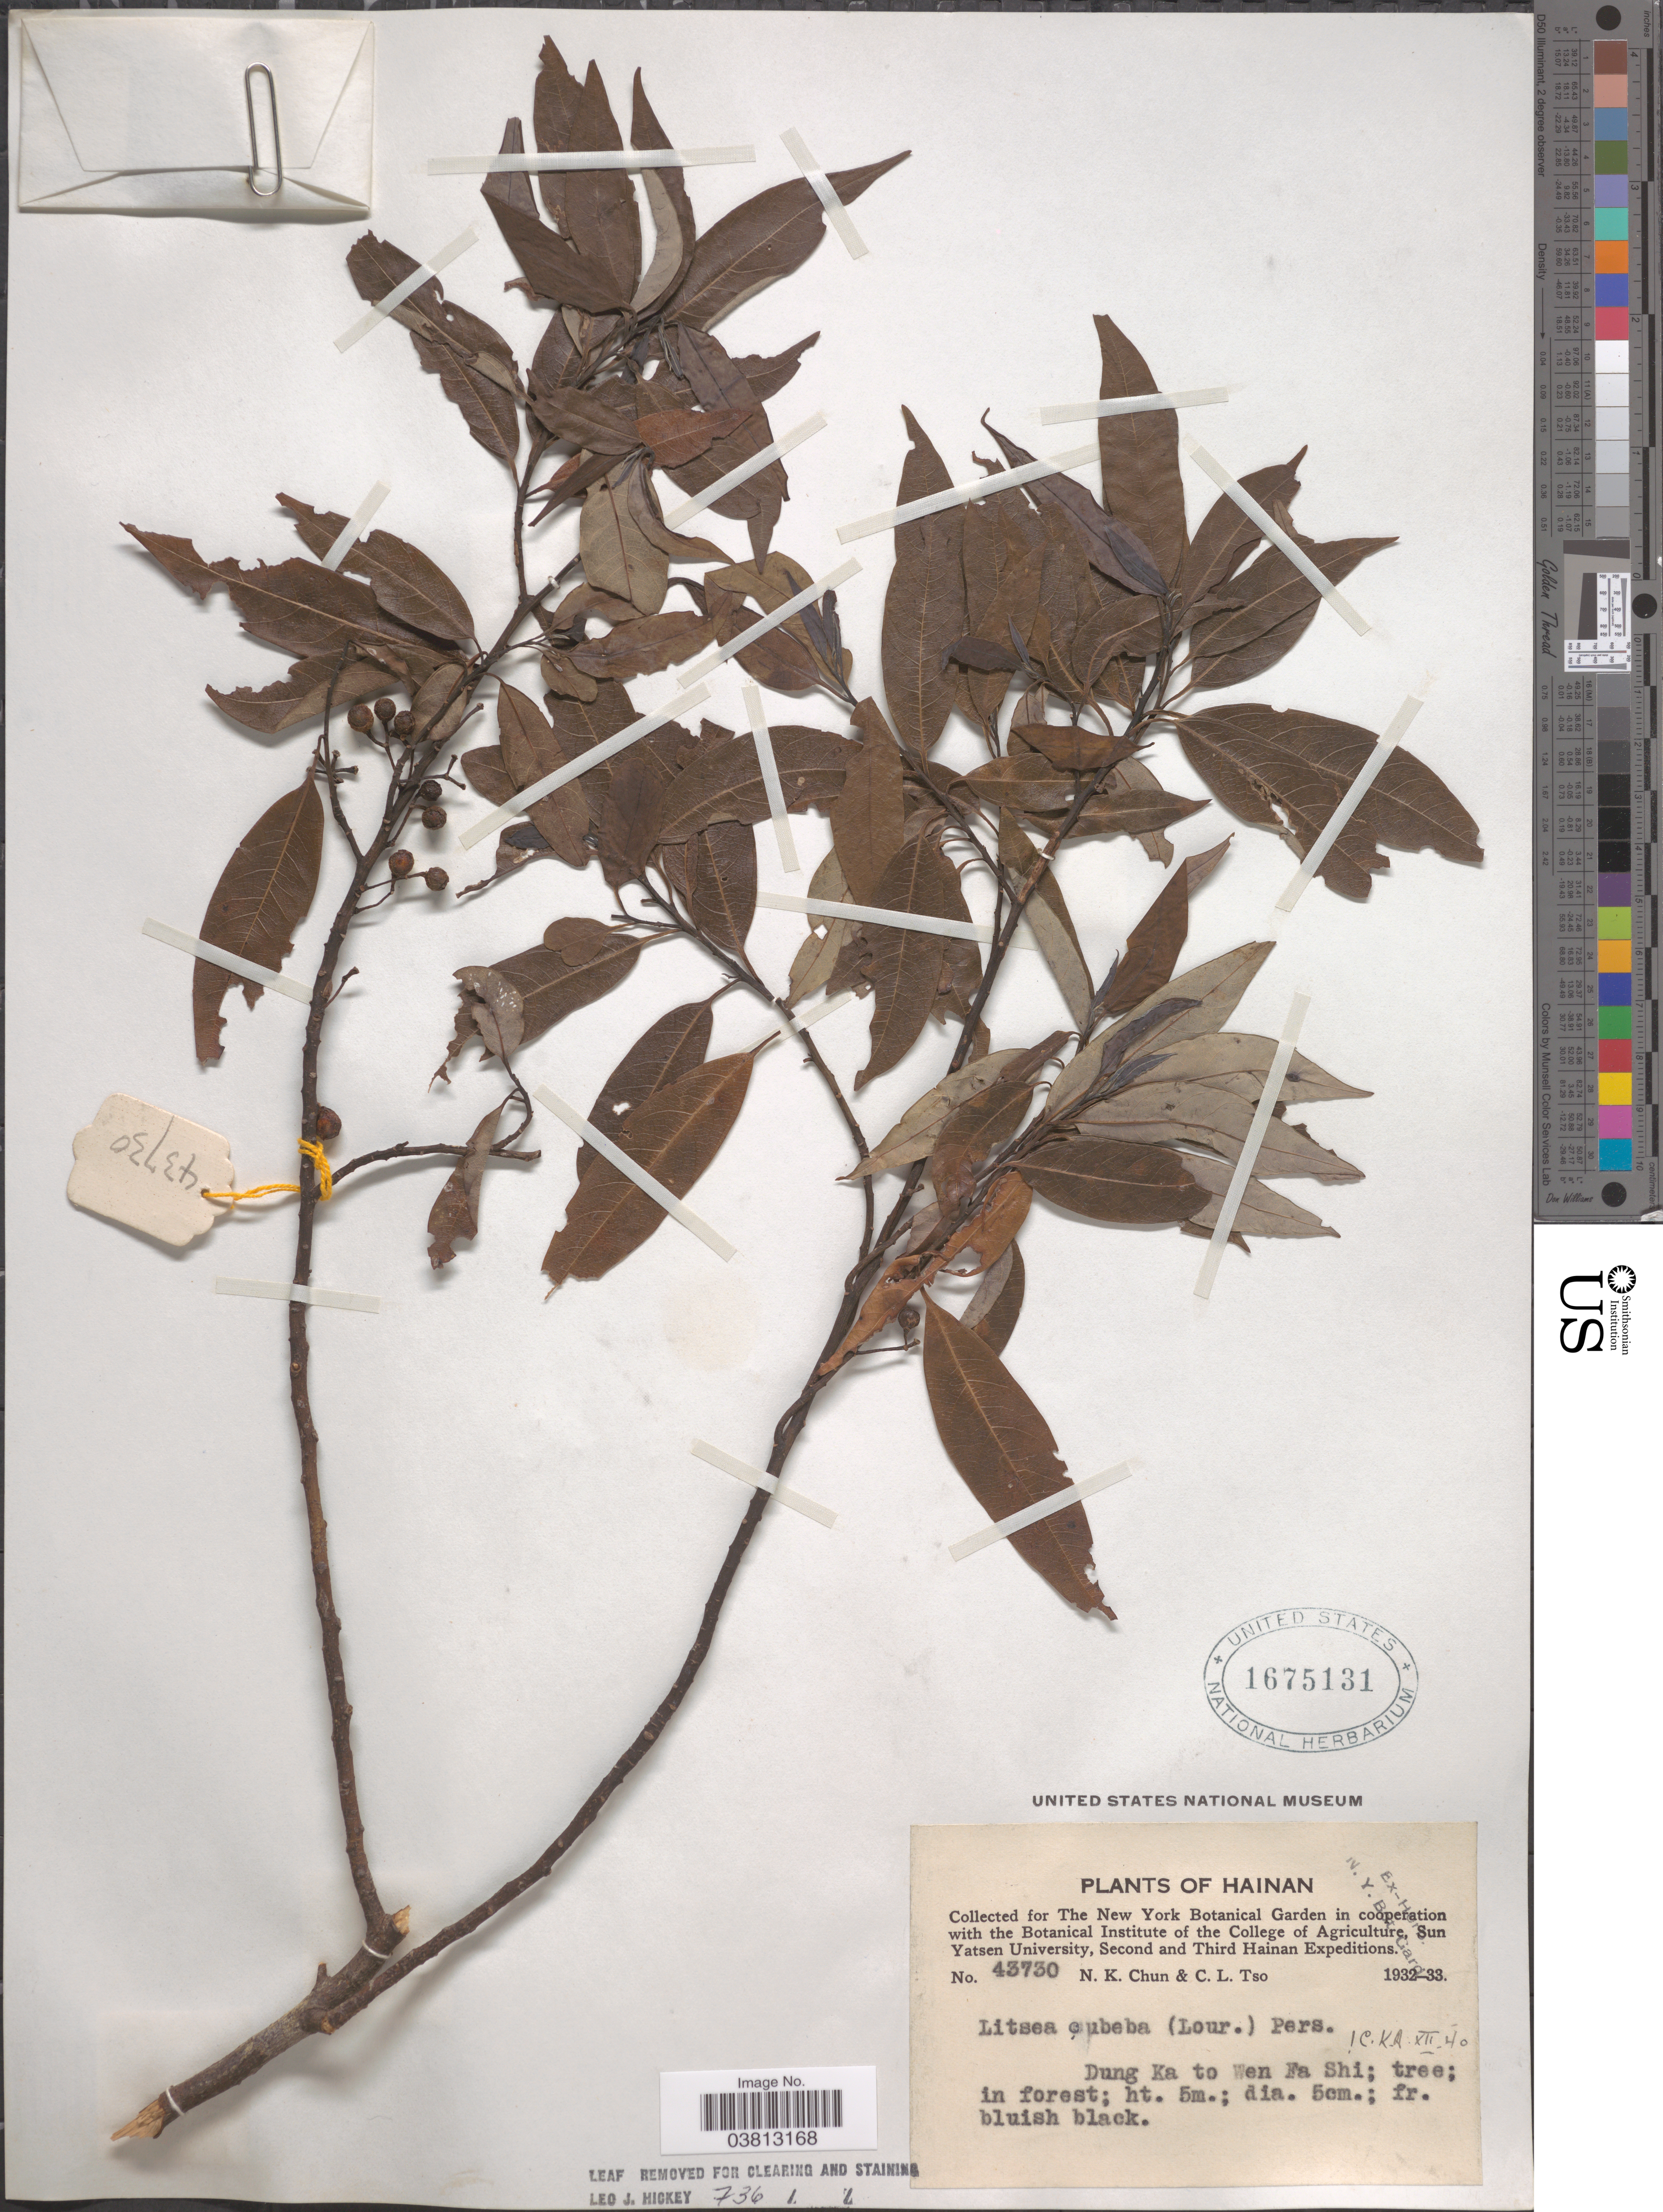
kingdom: Plantae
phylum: Tracheophyta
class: Magnoliopsida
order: Laurales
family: Lauraceae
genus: Litsea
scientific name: Litsea cubeba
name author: (Lour.) Pers.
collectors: N. K. Chun & C. Tso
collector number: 43730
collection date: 1932/1933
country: China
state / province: Hainan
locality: Dung ka to Wen Fa shi.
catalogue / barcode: US 1675131